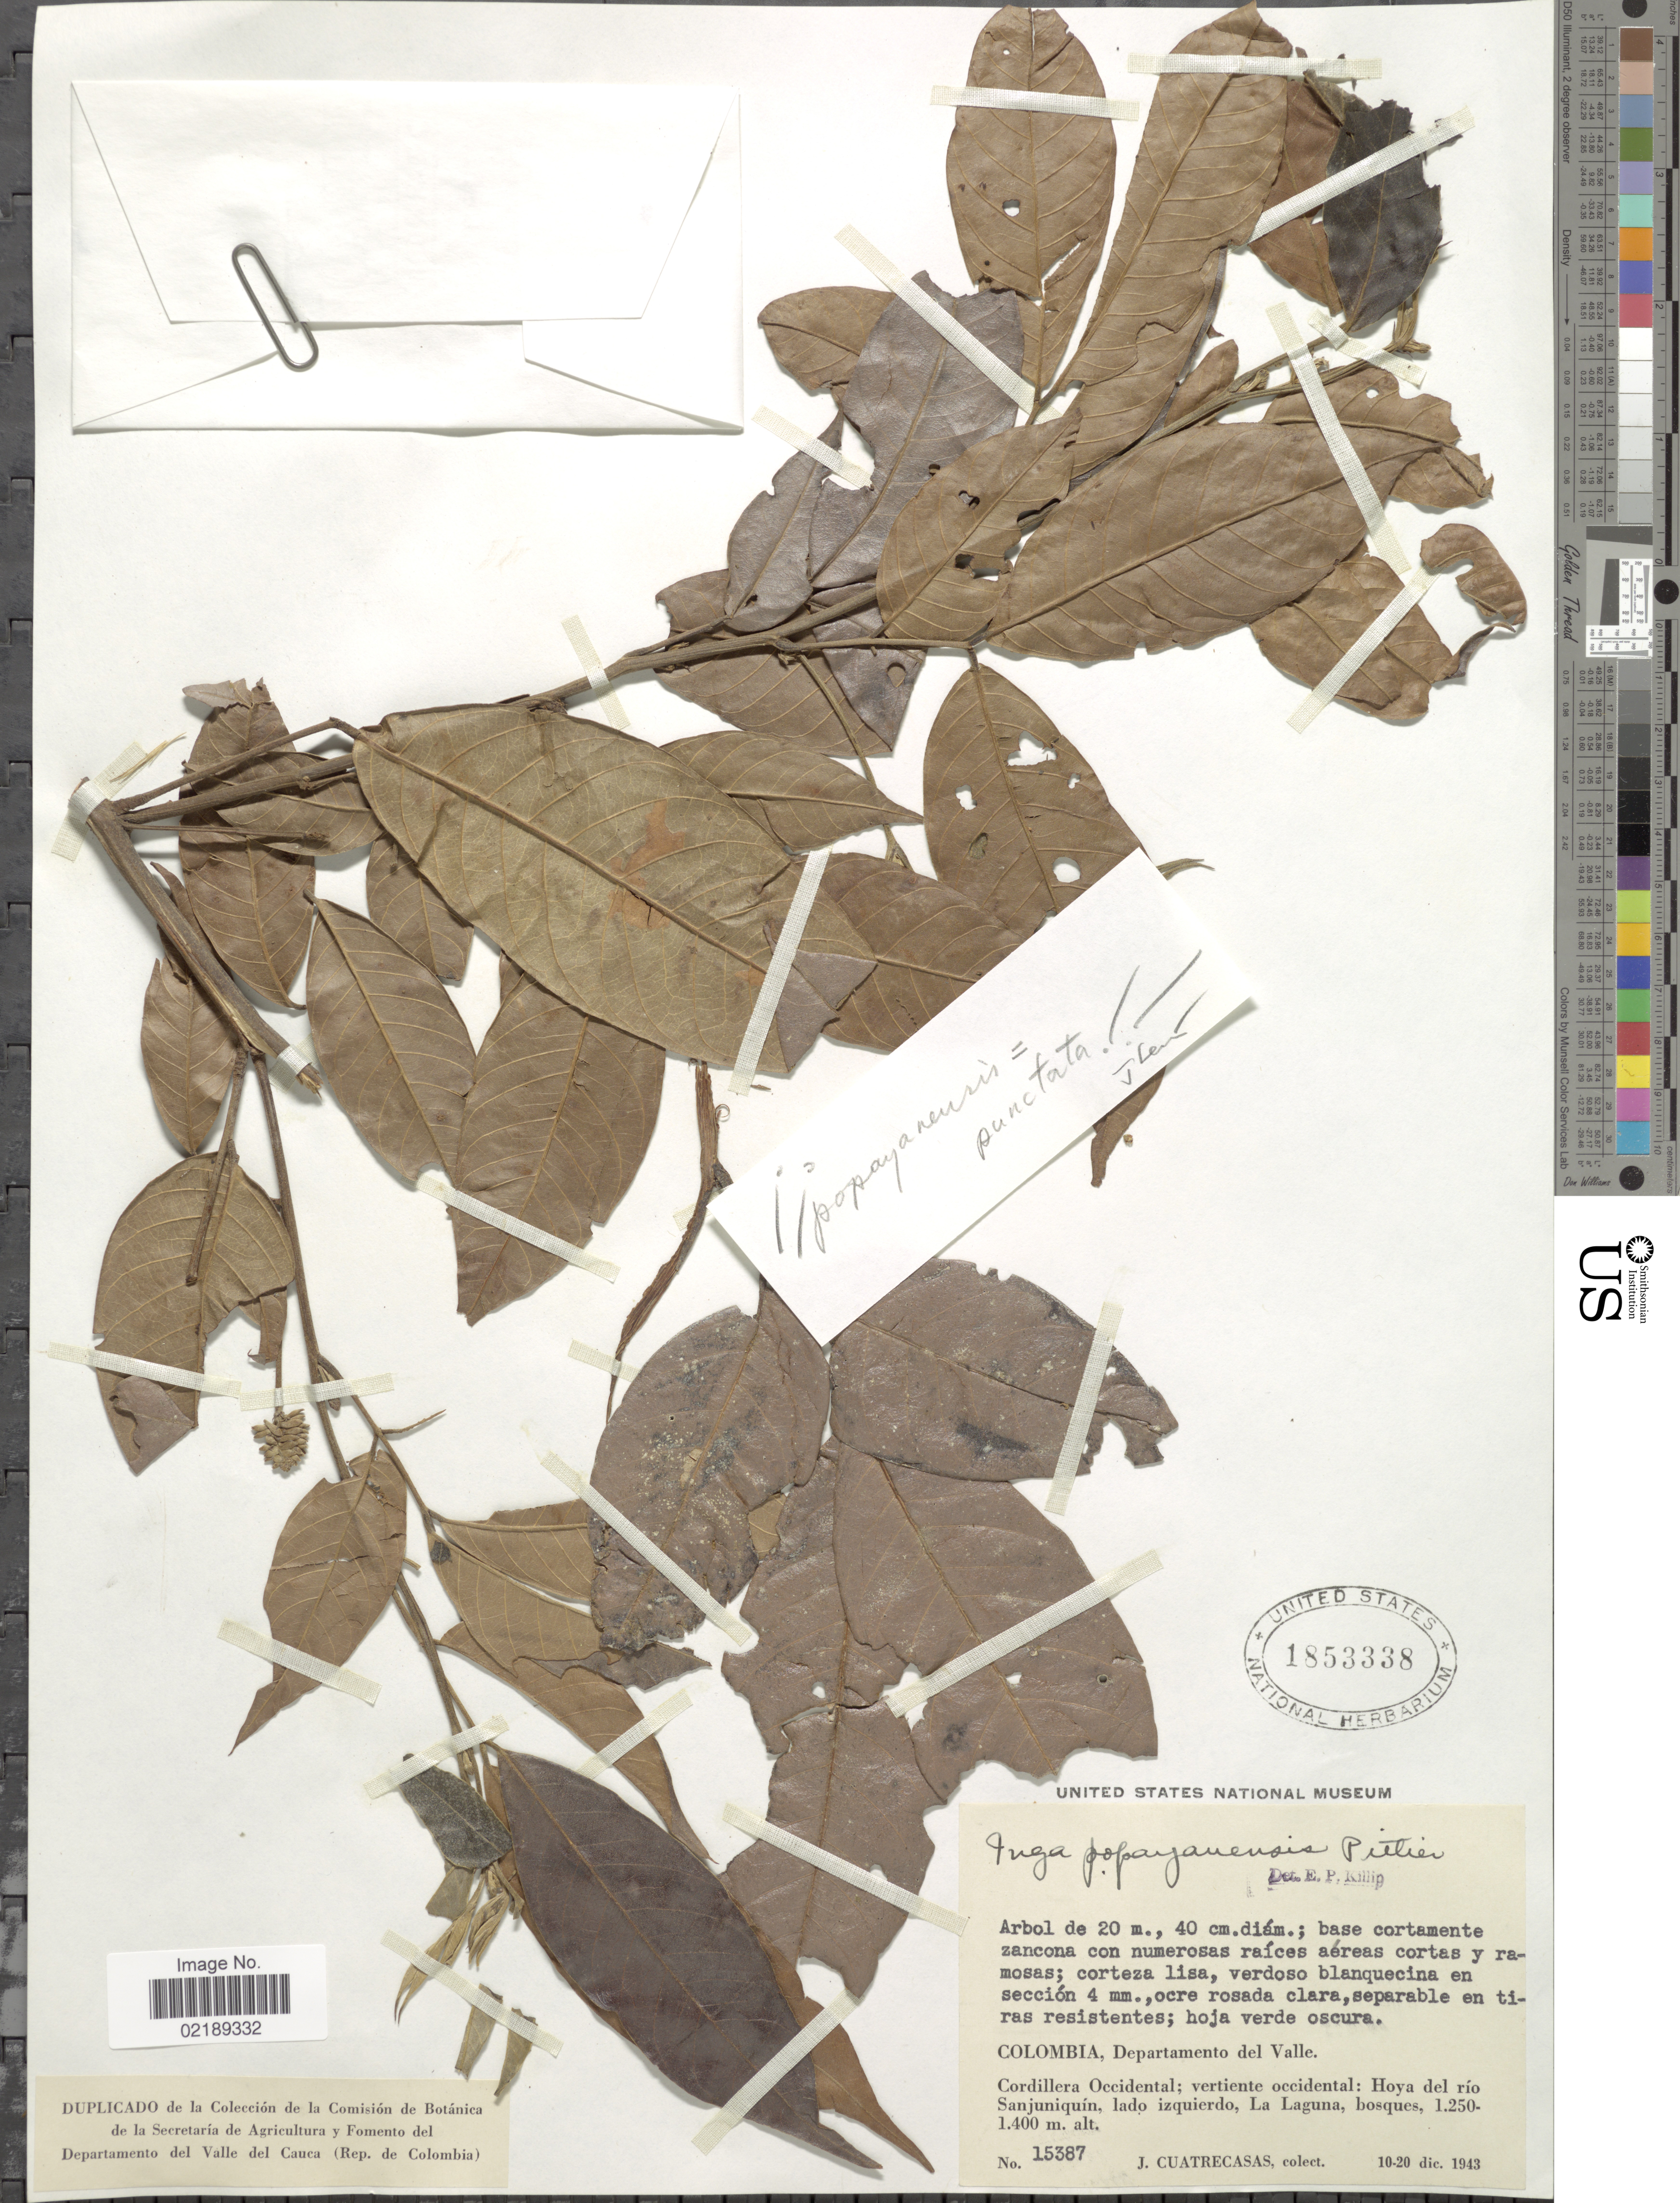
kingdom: Plantae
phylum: Tracheophyta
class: Magnoliopsida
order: Fabales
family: Fabaceae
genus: Inga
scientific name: Inga punctata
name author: Willd.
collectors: J. Cuatrecasas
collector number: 15387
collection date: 1943-12-10/1943-12-20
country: Colombia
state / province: Valle del Cauca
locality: Valle, Cordillera Occidental; vertiente occidental: Hoya del rio Sanjuniquin, lado izquierdo, La Laguna.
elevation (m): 1250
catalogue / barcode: US 1853338